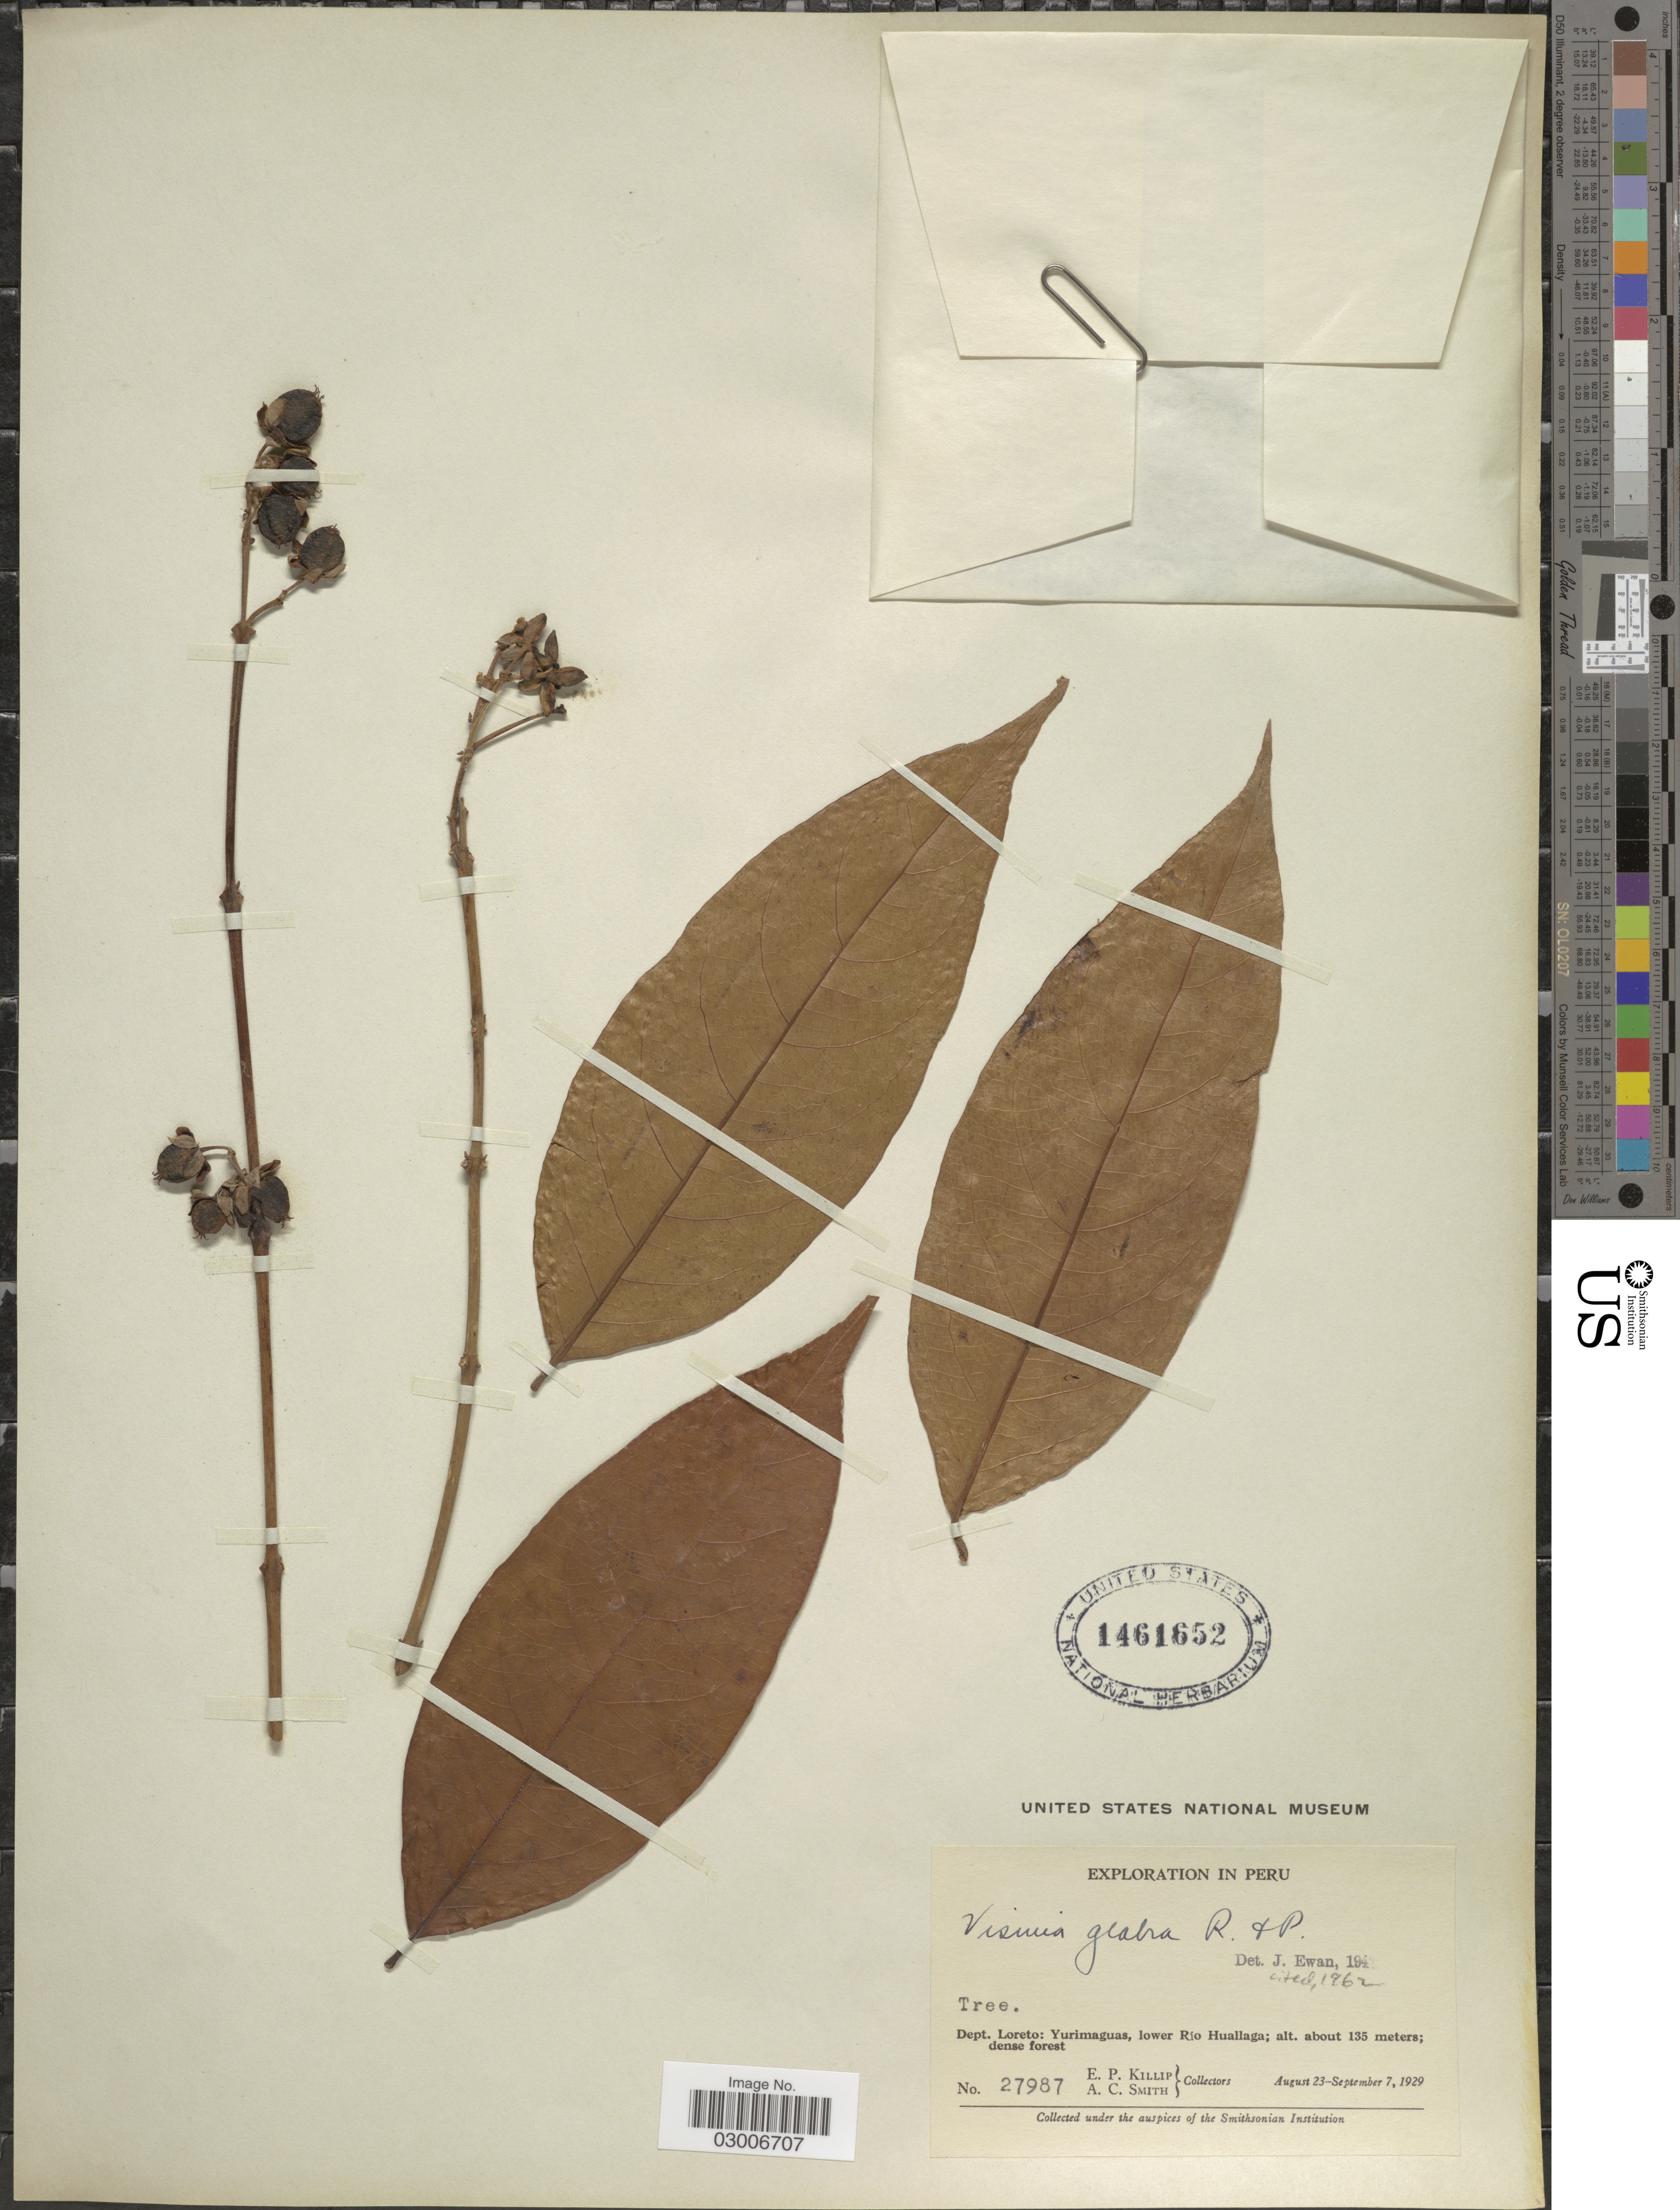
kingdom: Plantae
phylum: Tracheophyta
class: Magnoliopsida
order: Malpighiales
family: Hypericaceae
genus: Vismia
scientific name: Vismia glabra subsp. glabra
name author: Ruiz & Pav.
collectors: E. P. Killip & A. C. Smith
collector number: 27987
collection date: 1929-08-23/1929-09-07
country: Peru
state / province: Loreto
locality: Dept. Loreto: Yurimaguas, lower Rio Huallaga.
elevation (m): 135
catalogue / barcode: US 1461652